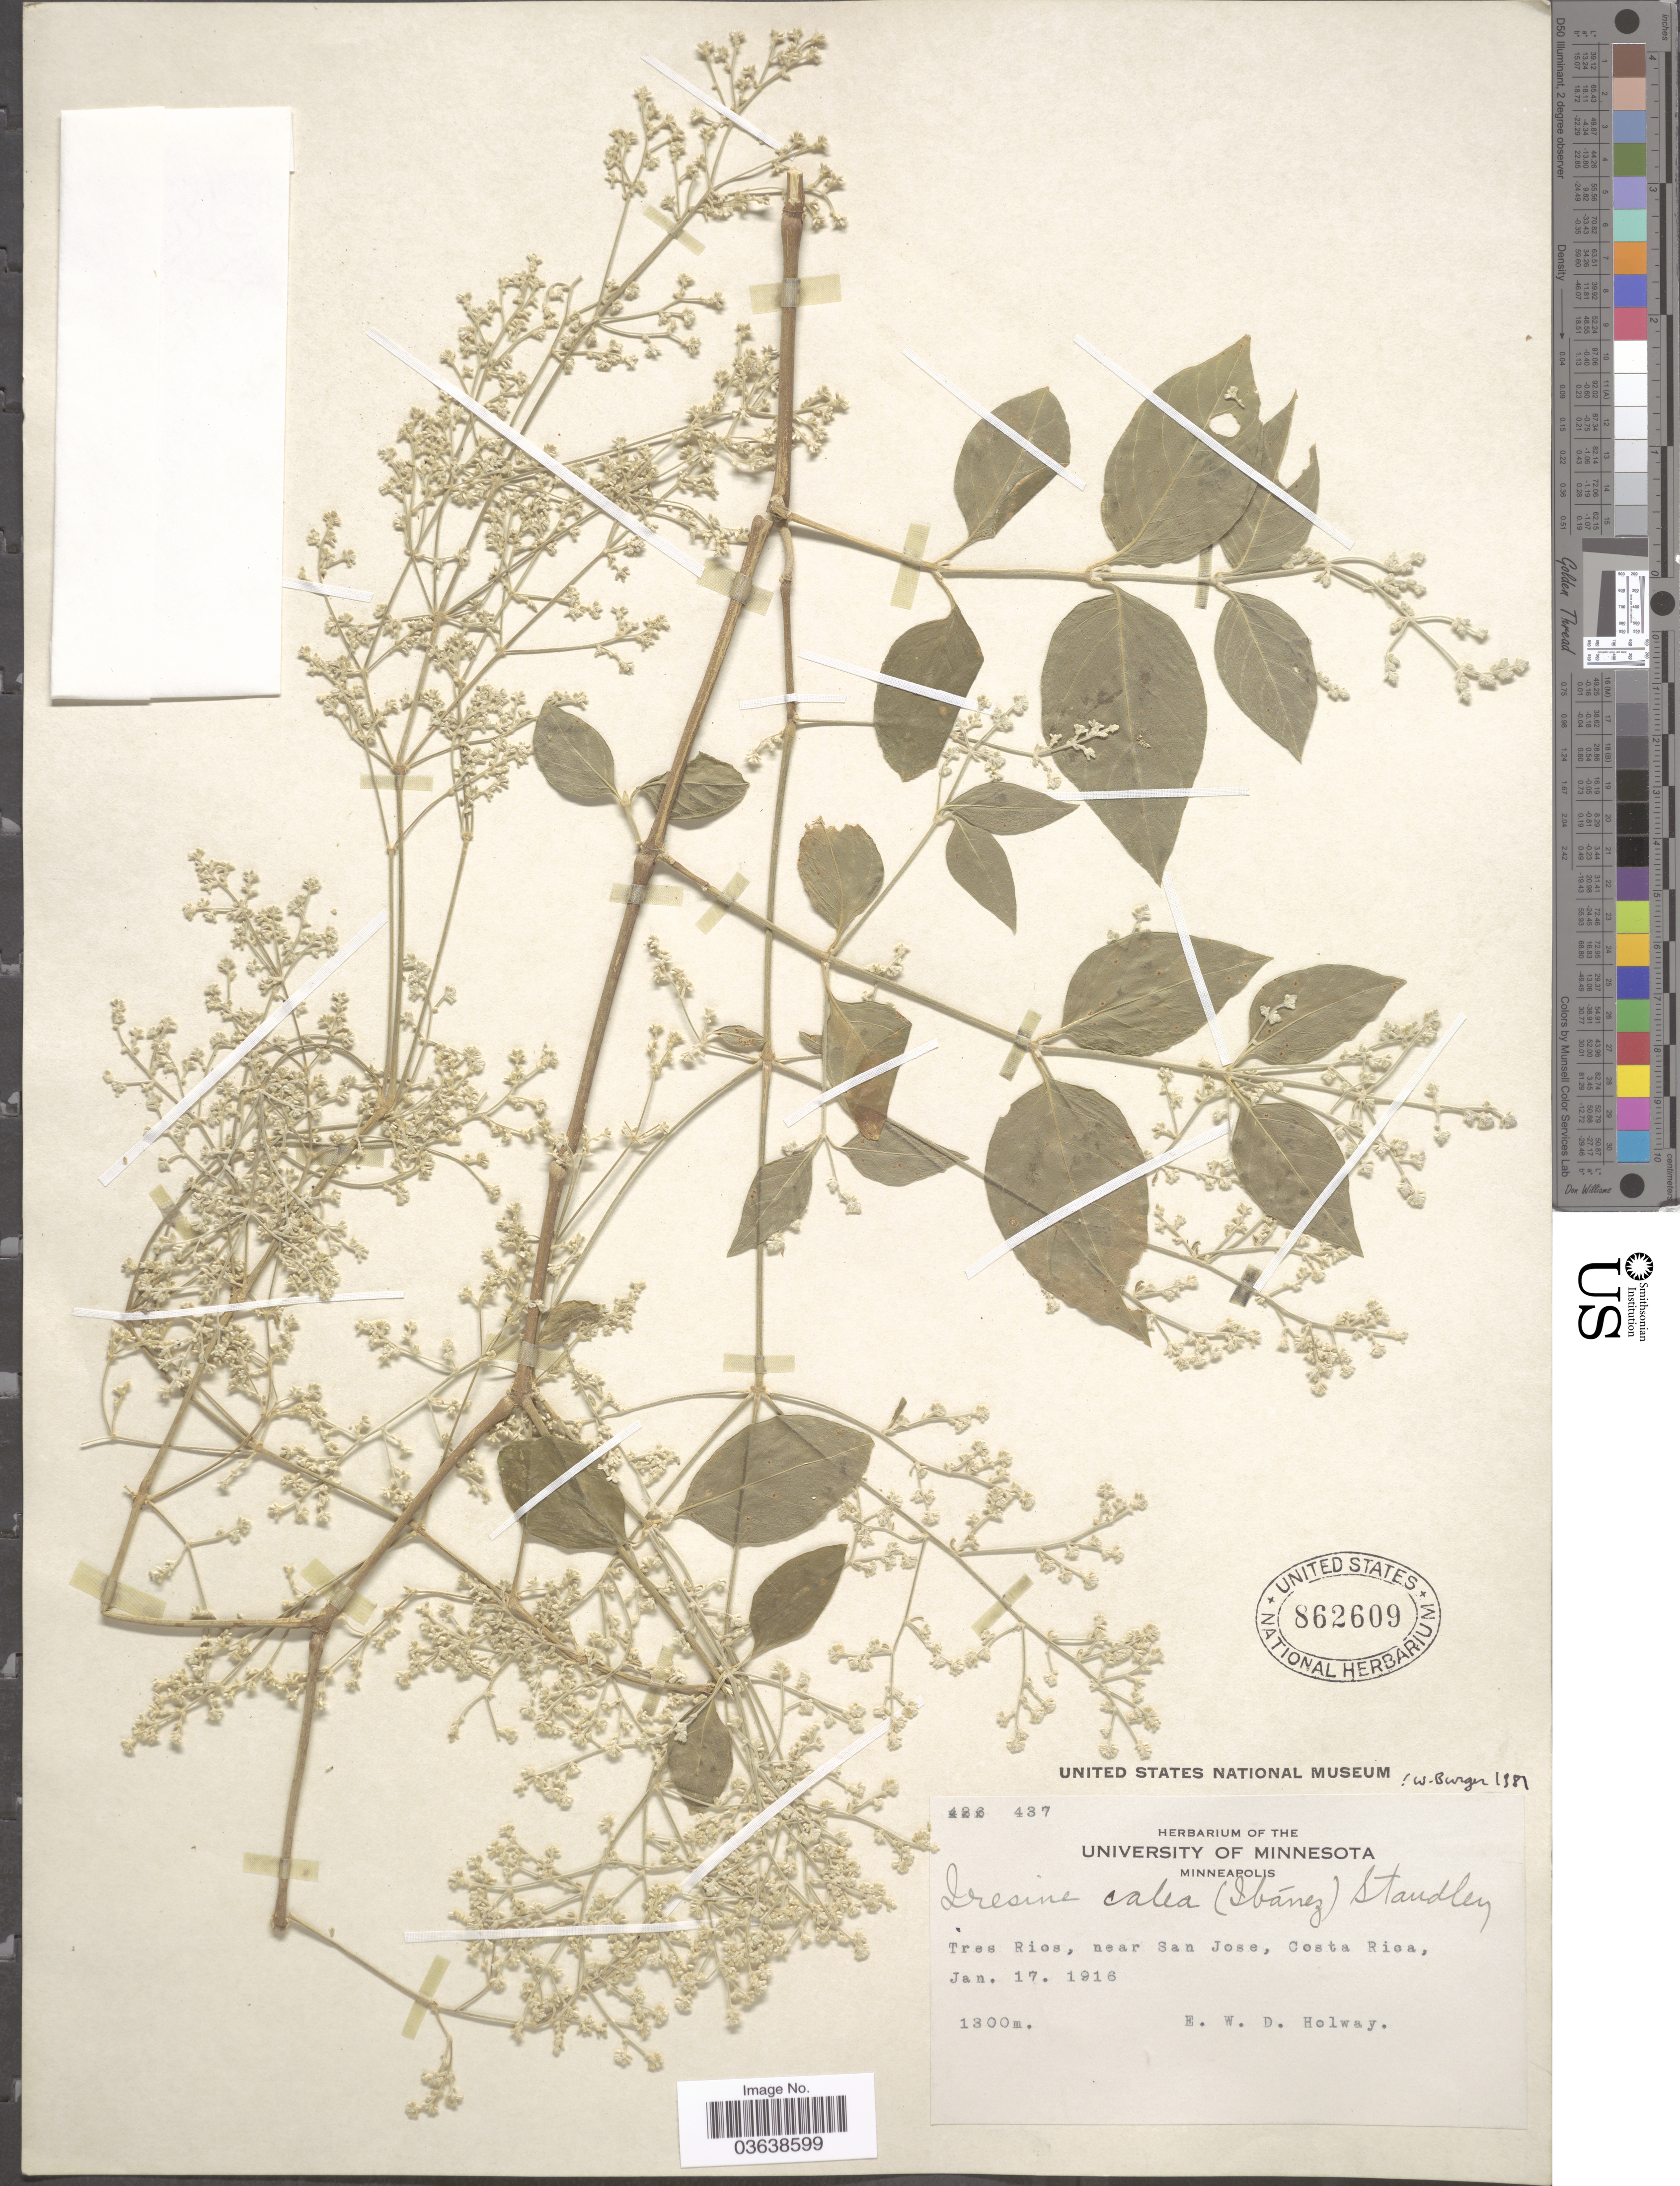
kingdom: Plantae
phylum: Tracheophyta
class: Magnoliopsida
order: Caryophyllales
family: Amaranthaceae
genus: Iresine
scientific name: Iresine calea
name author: (Ibáñez) Standl.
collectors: E. W. D. Holway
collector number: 437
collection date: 1916-01-17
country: Costa Rica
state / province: San José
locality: Tres Rios, near San Jose.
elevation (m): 1300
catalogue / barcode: US 862609